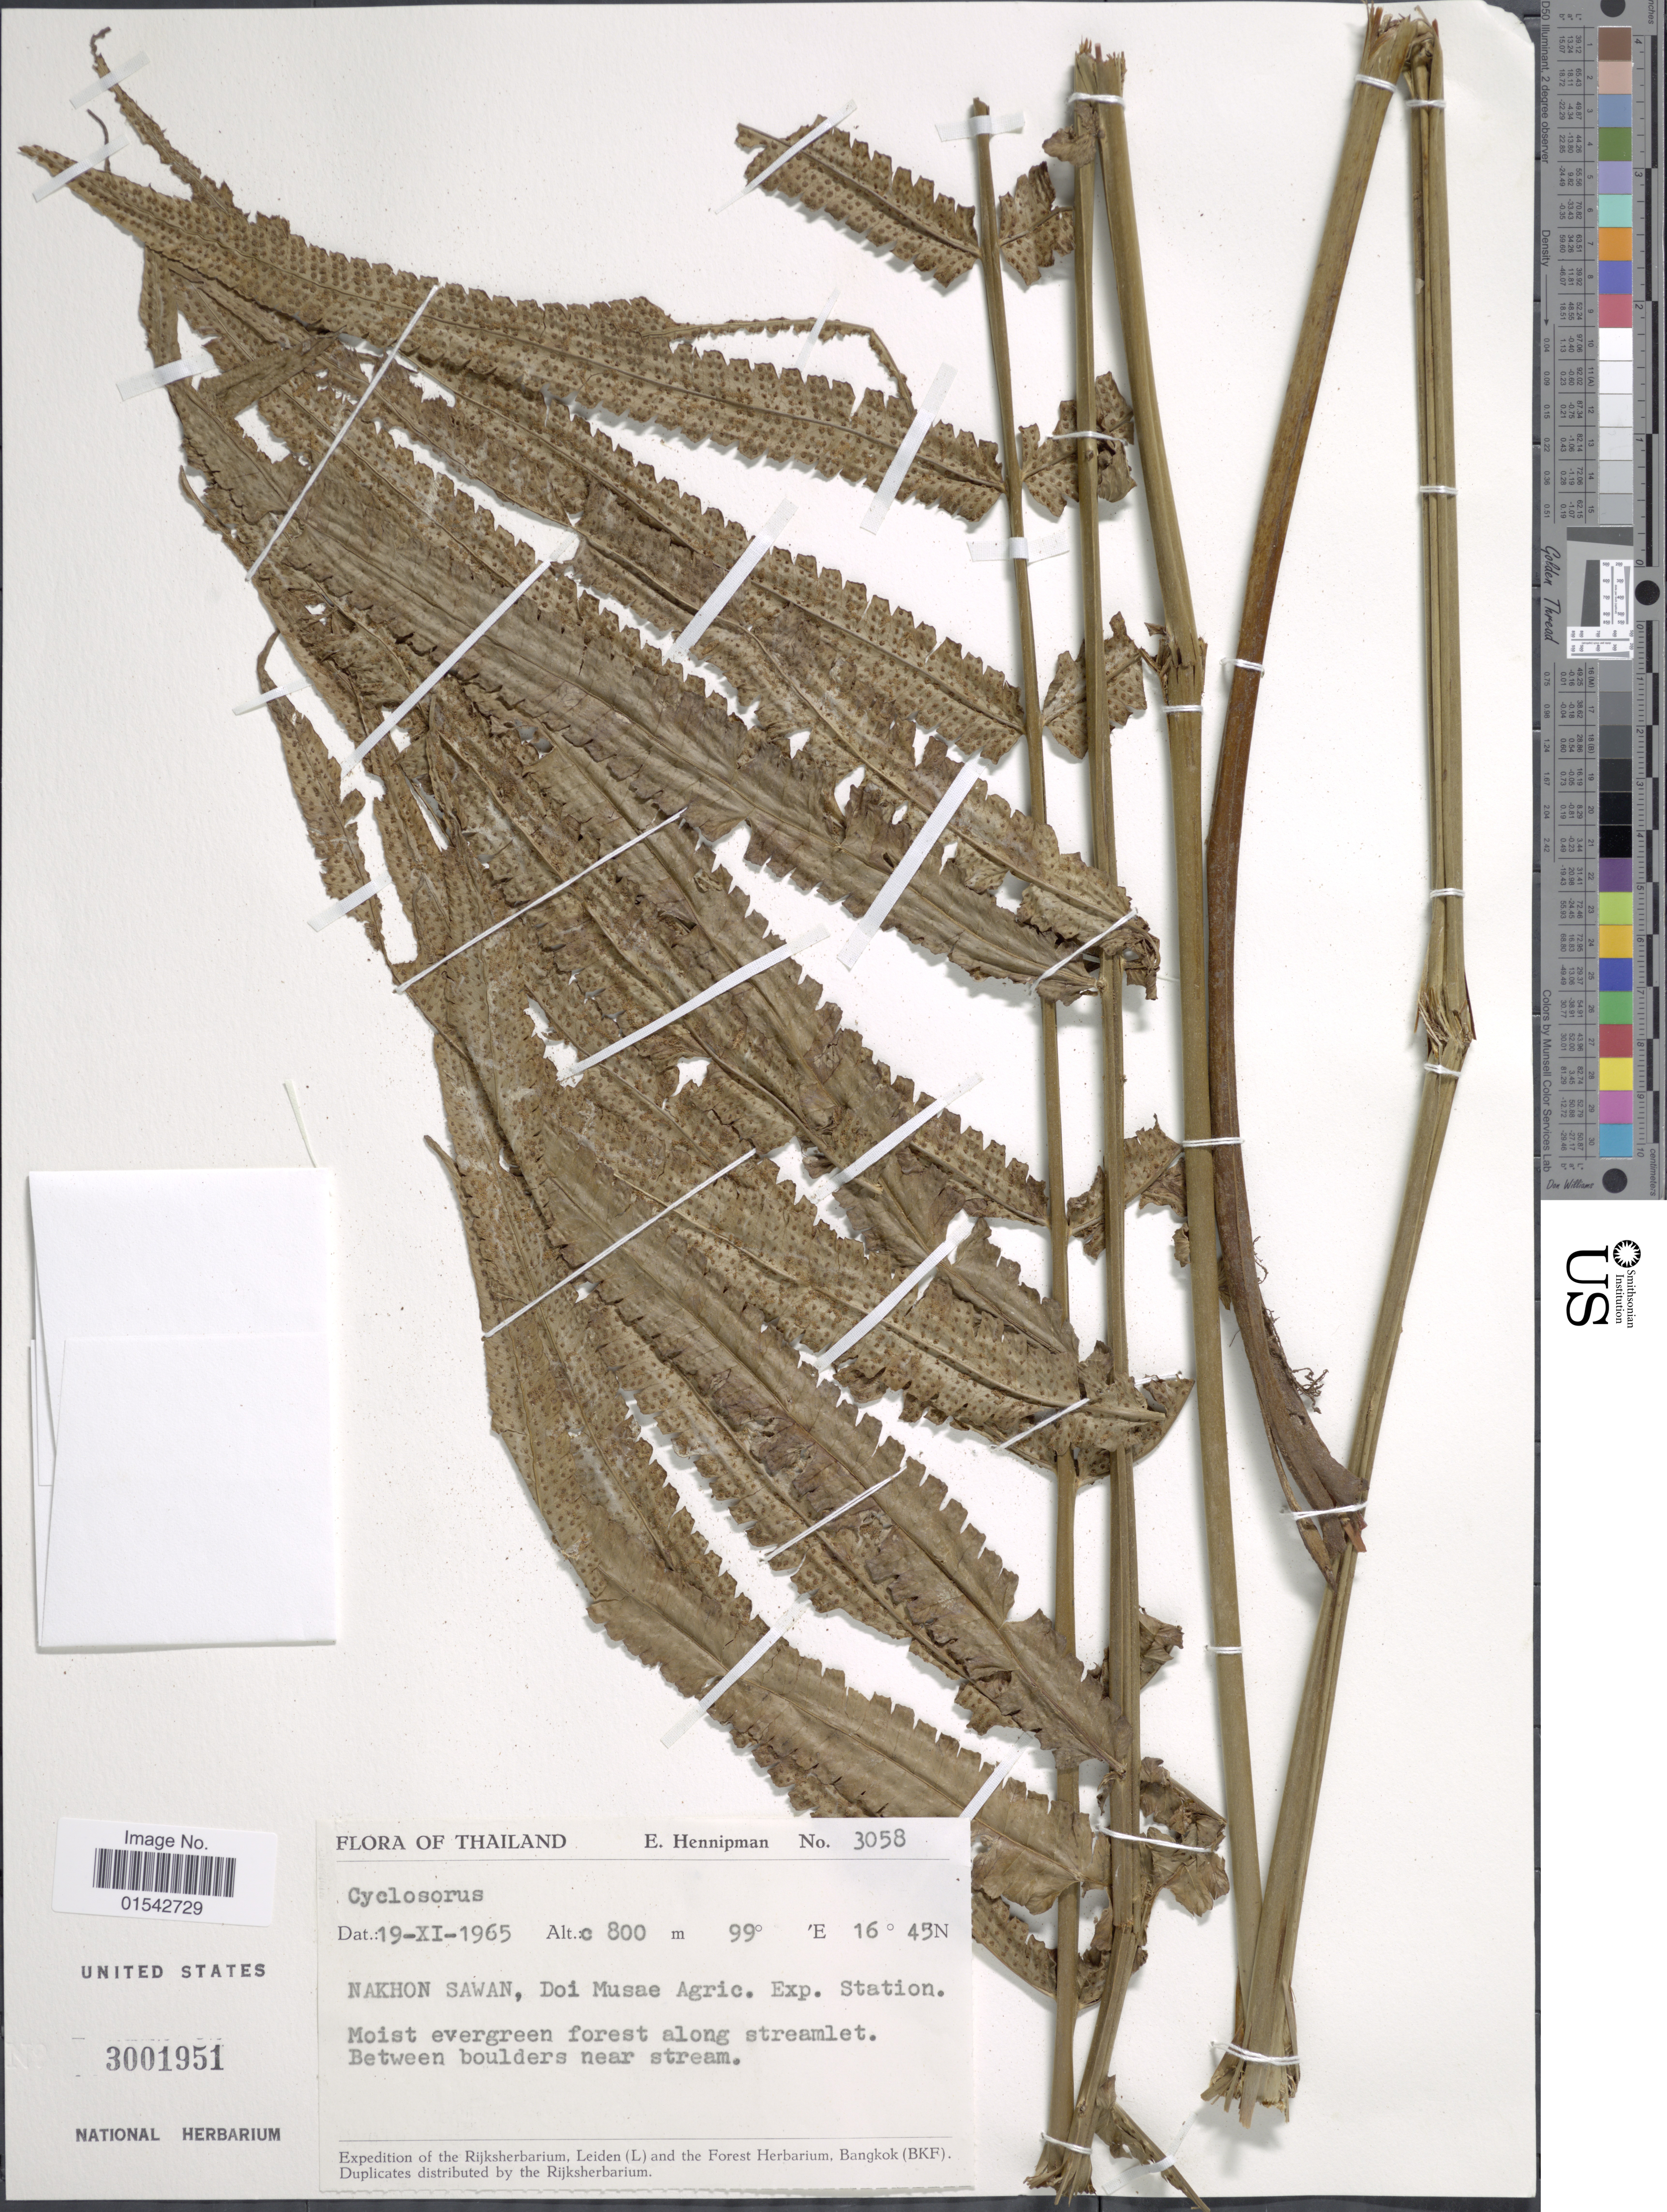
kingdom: Plantae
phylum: Tracheophyta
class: Polypodiopsida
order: Polypodiales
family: Thelypteridaceae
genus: Cyclosorus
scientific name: Cyclosorus sp.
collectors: E. Hennipman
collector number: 3058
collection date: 1965-11-19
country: Thailand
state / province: Nakhon Sawan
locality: Nakhon Sawan, Doi Musae Agric. Exp. Station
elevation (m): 800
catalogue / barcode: US 3001951